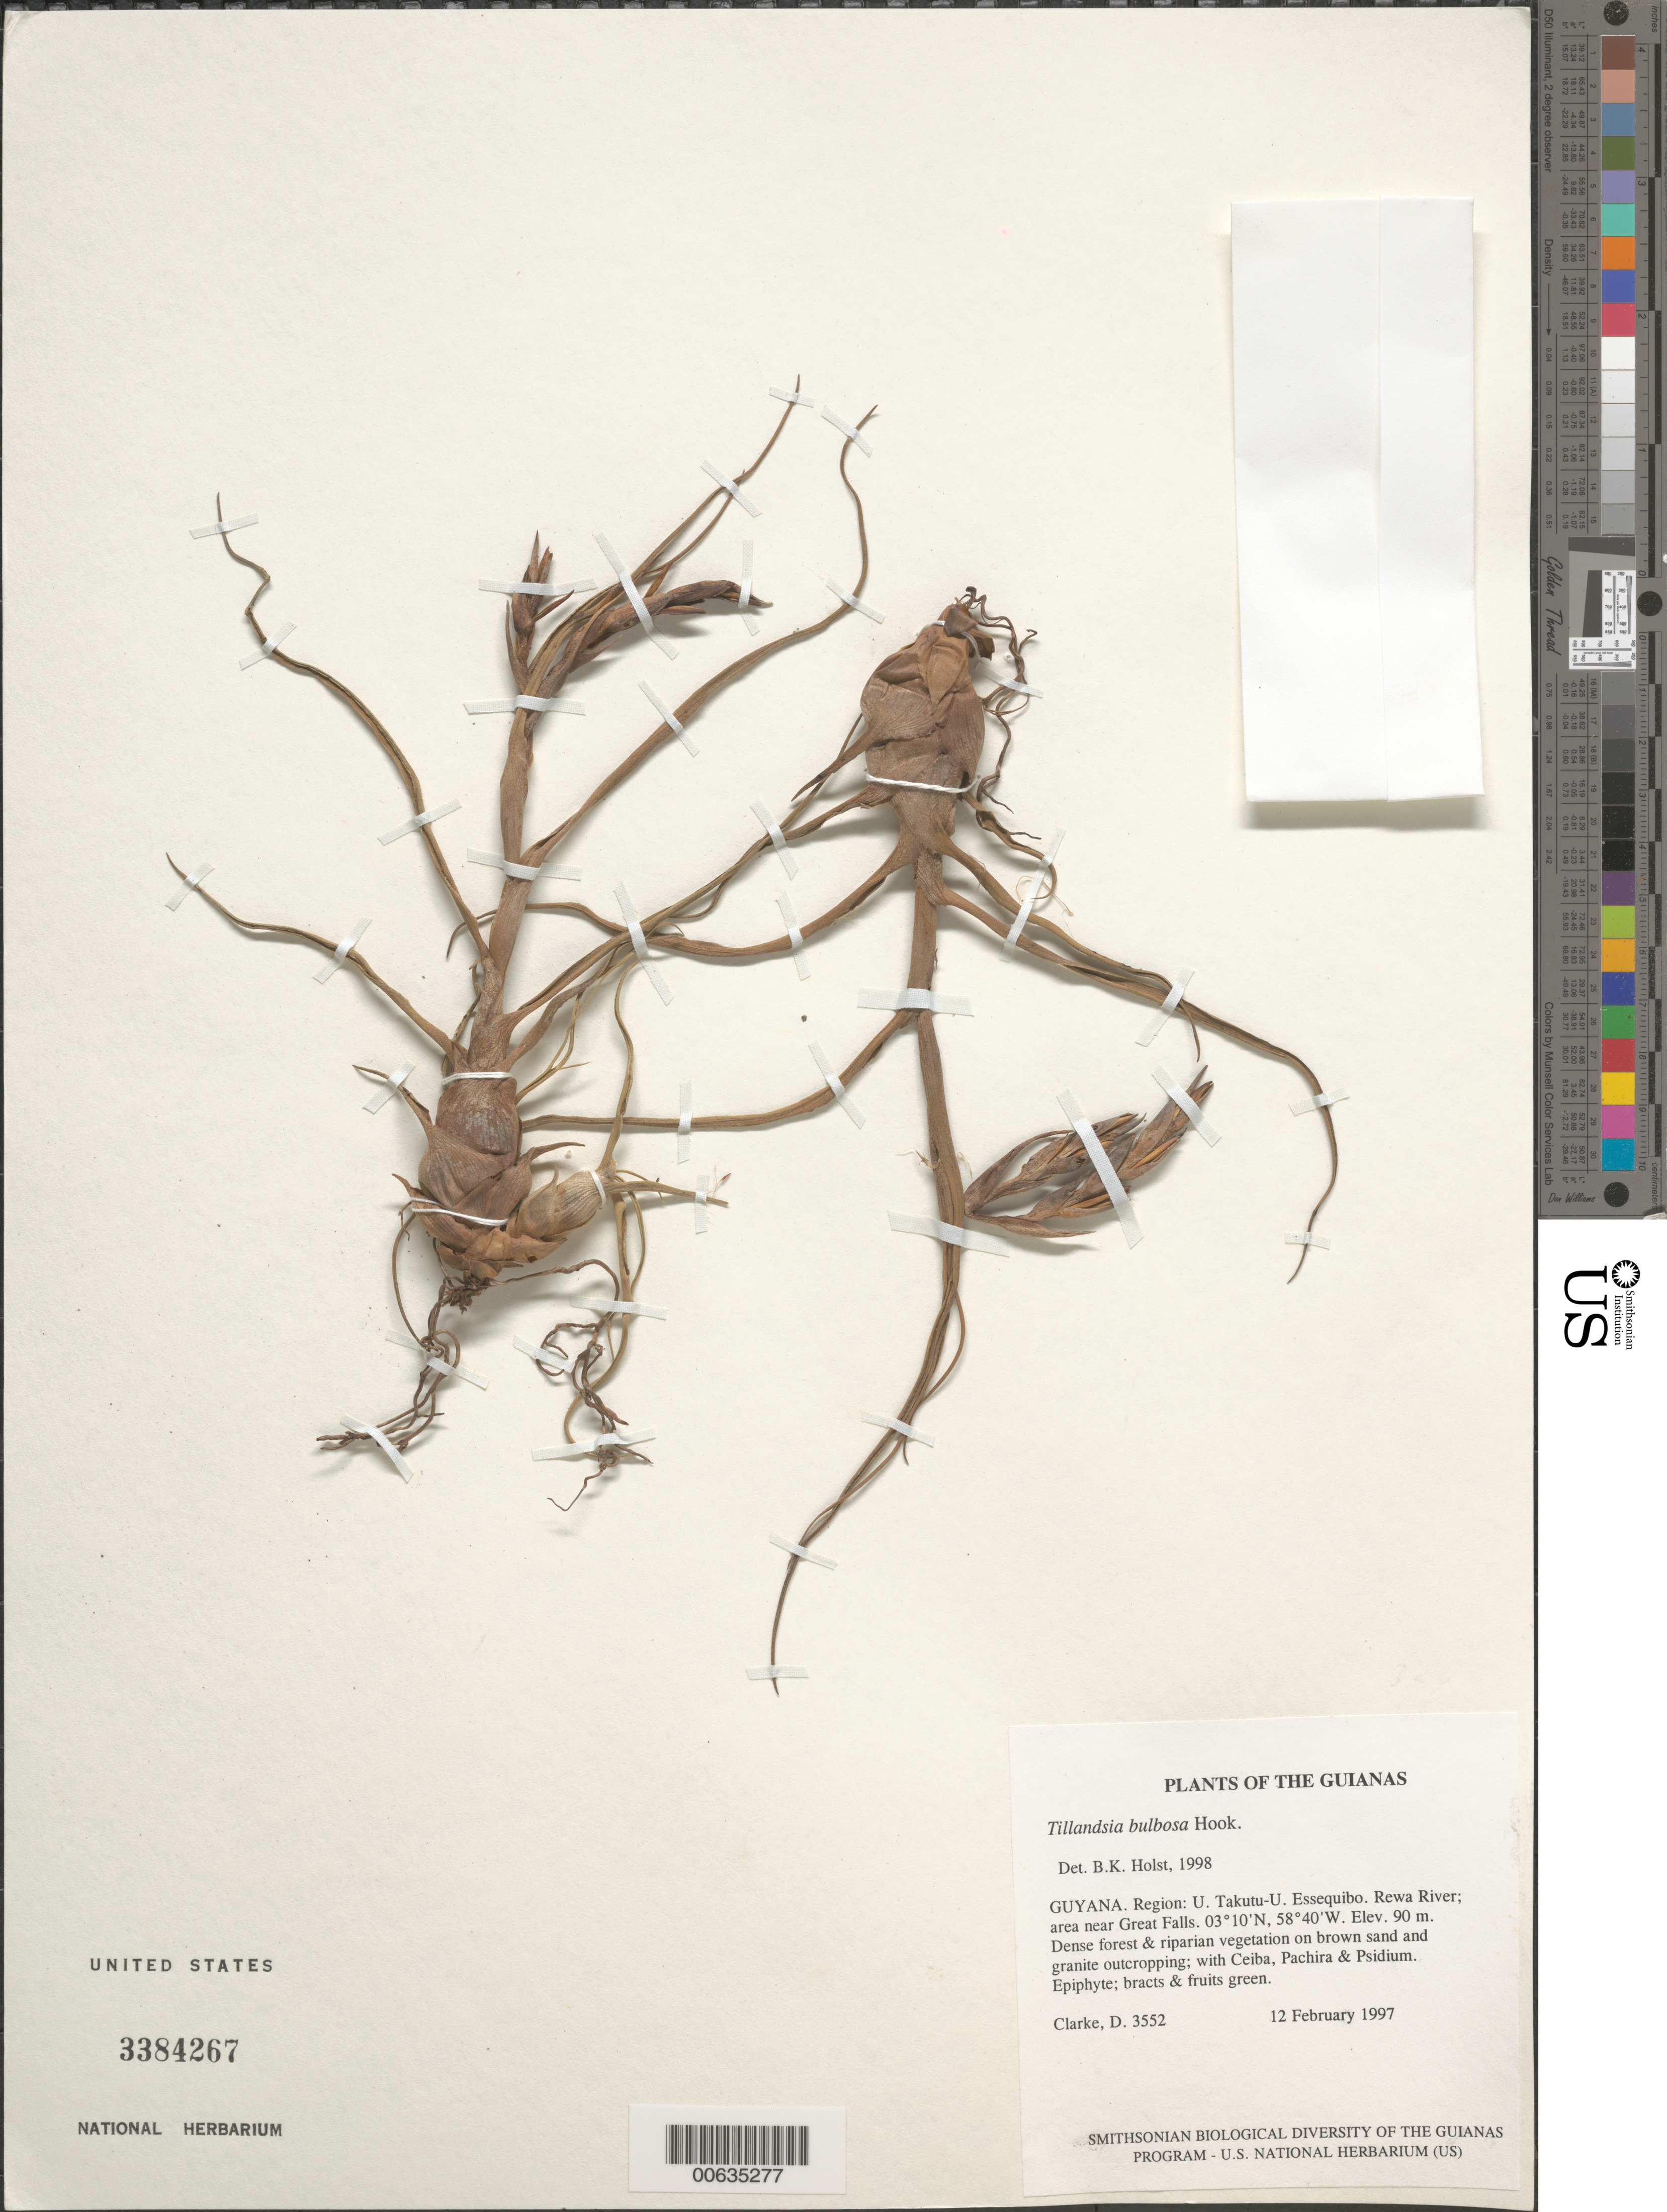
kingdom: Plantae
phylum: Tracheophyta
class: Liliopsida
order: Poales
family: Bromeliaceae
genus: Tillandsia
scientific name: Tillandsia bulbosa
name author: Hook.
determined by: Holst, Bruce K.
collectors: H. D. Clarke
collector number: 3552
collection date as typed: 12 February 1997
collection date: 1997-02-12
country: Guyana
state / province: U. Takutu-U. Essequibo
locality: Rewa River; area near Great Falls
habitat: Dense forest & riparian vegetation on brown sand and granite outcropping; with Ceiba, Pachira & Psidium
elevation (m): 90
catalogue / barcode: US 3384267